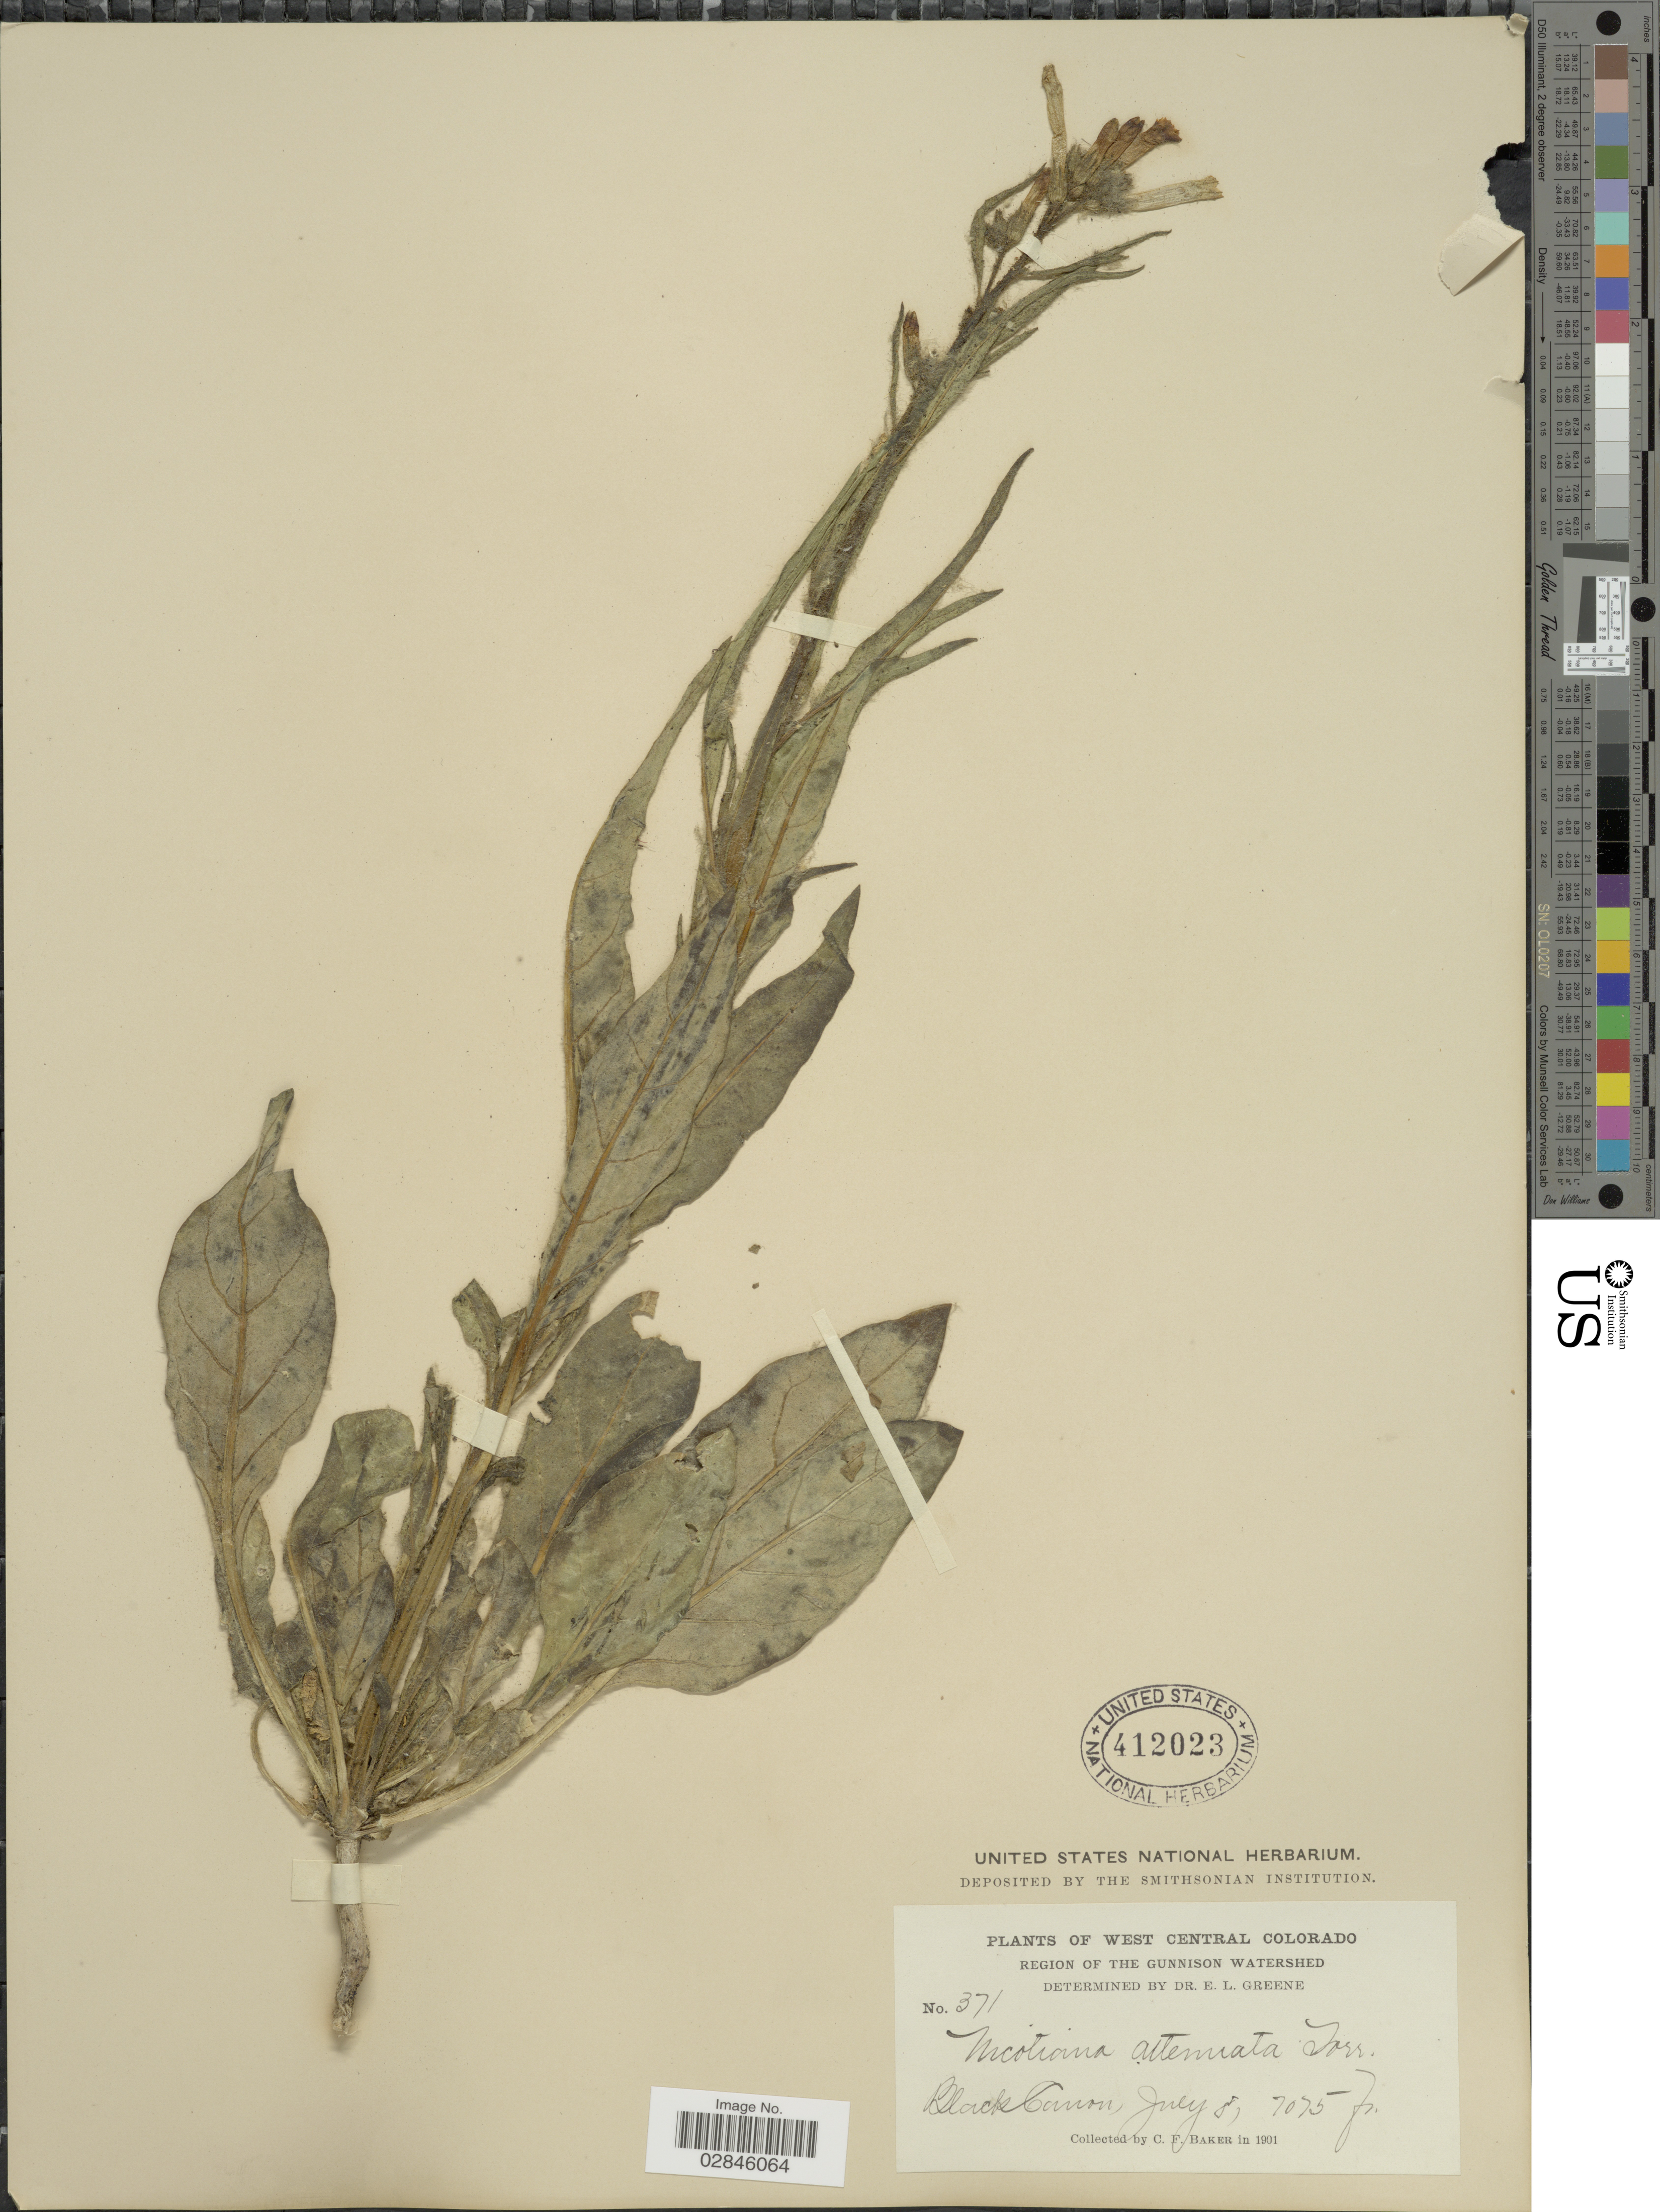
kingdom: Plantae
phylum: Tracheophyta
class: Magnoliopsida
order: Solanales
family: Solanaceae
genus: Nicotiana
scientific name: Nicotiana attenuata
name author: Torr. ex S. Watson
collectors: C. F. Baker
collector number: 371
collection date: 1901-07-08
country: United States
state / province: Colorado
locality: West Central Colorado. Region of the Gunnison Watershed. Black Canon.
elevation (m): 2156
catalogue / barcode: US 412023